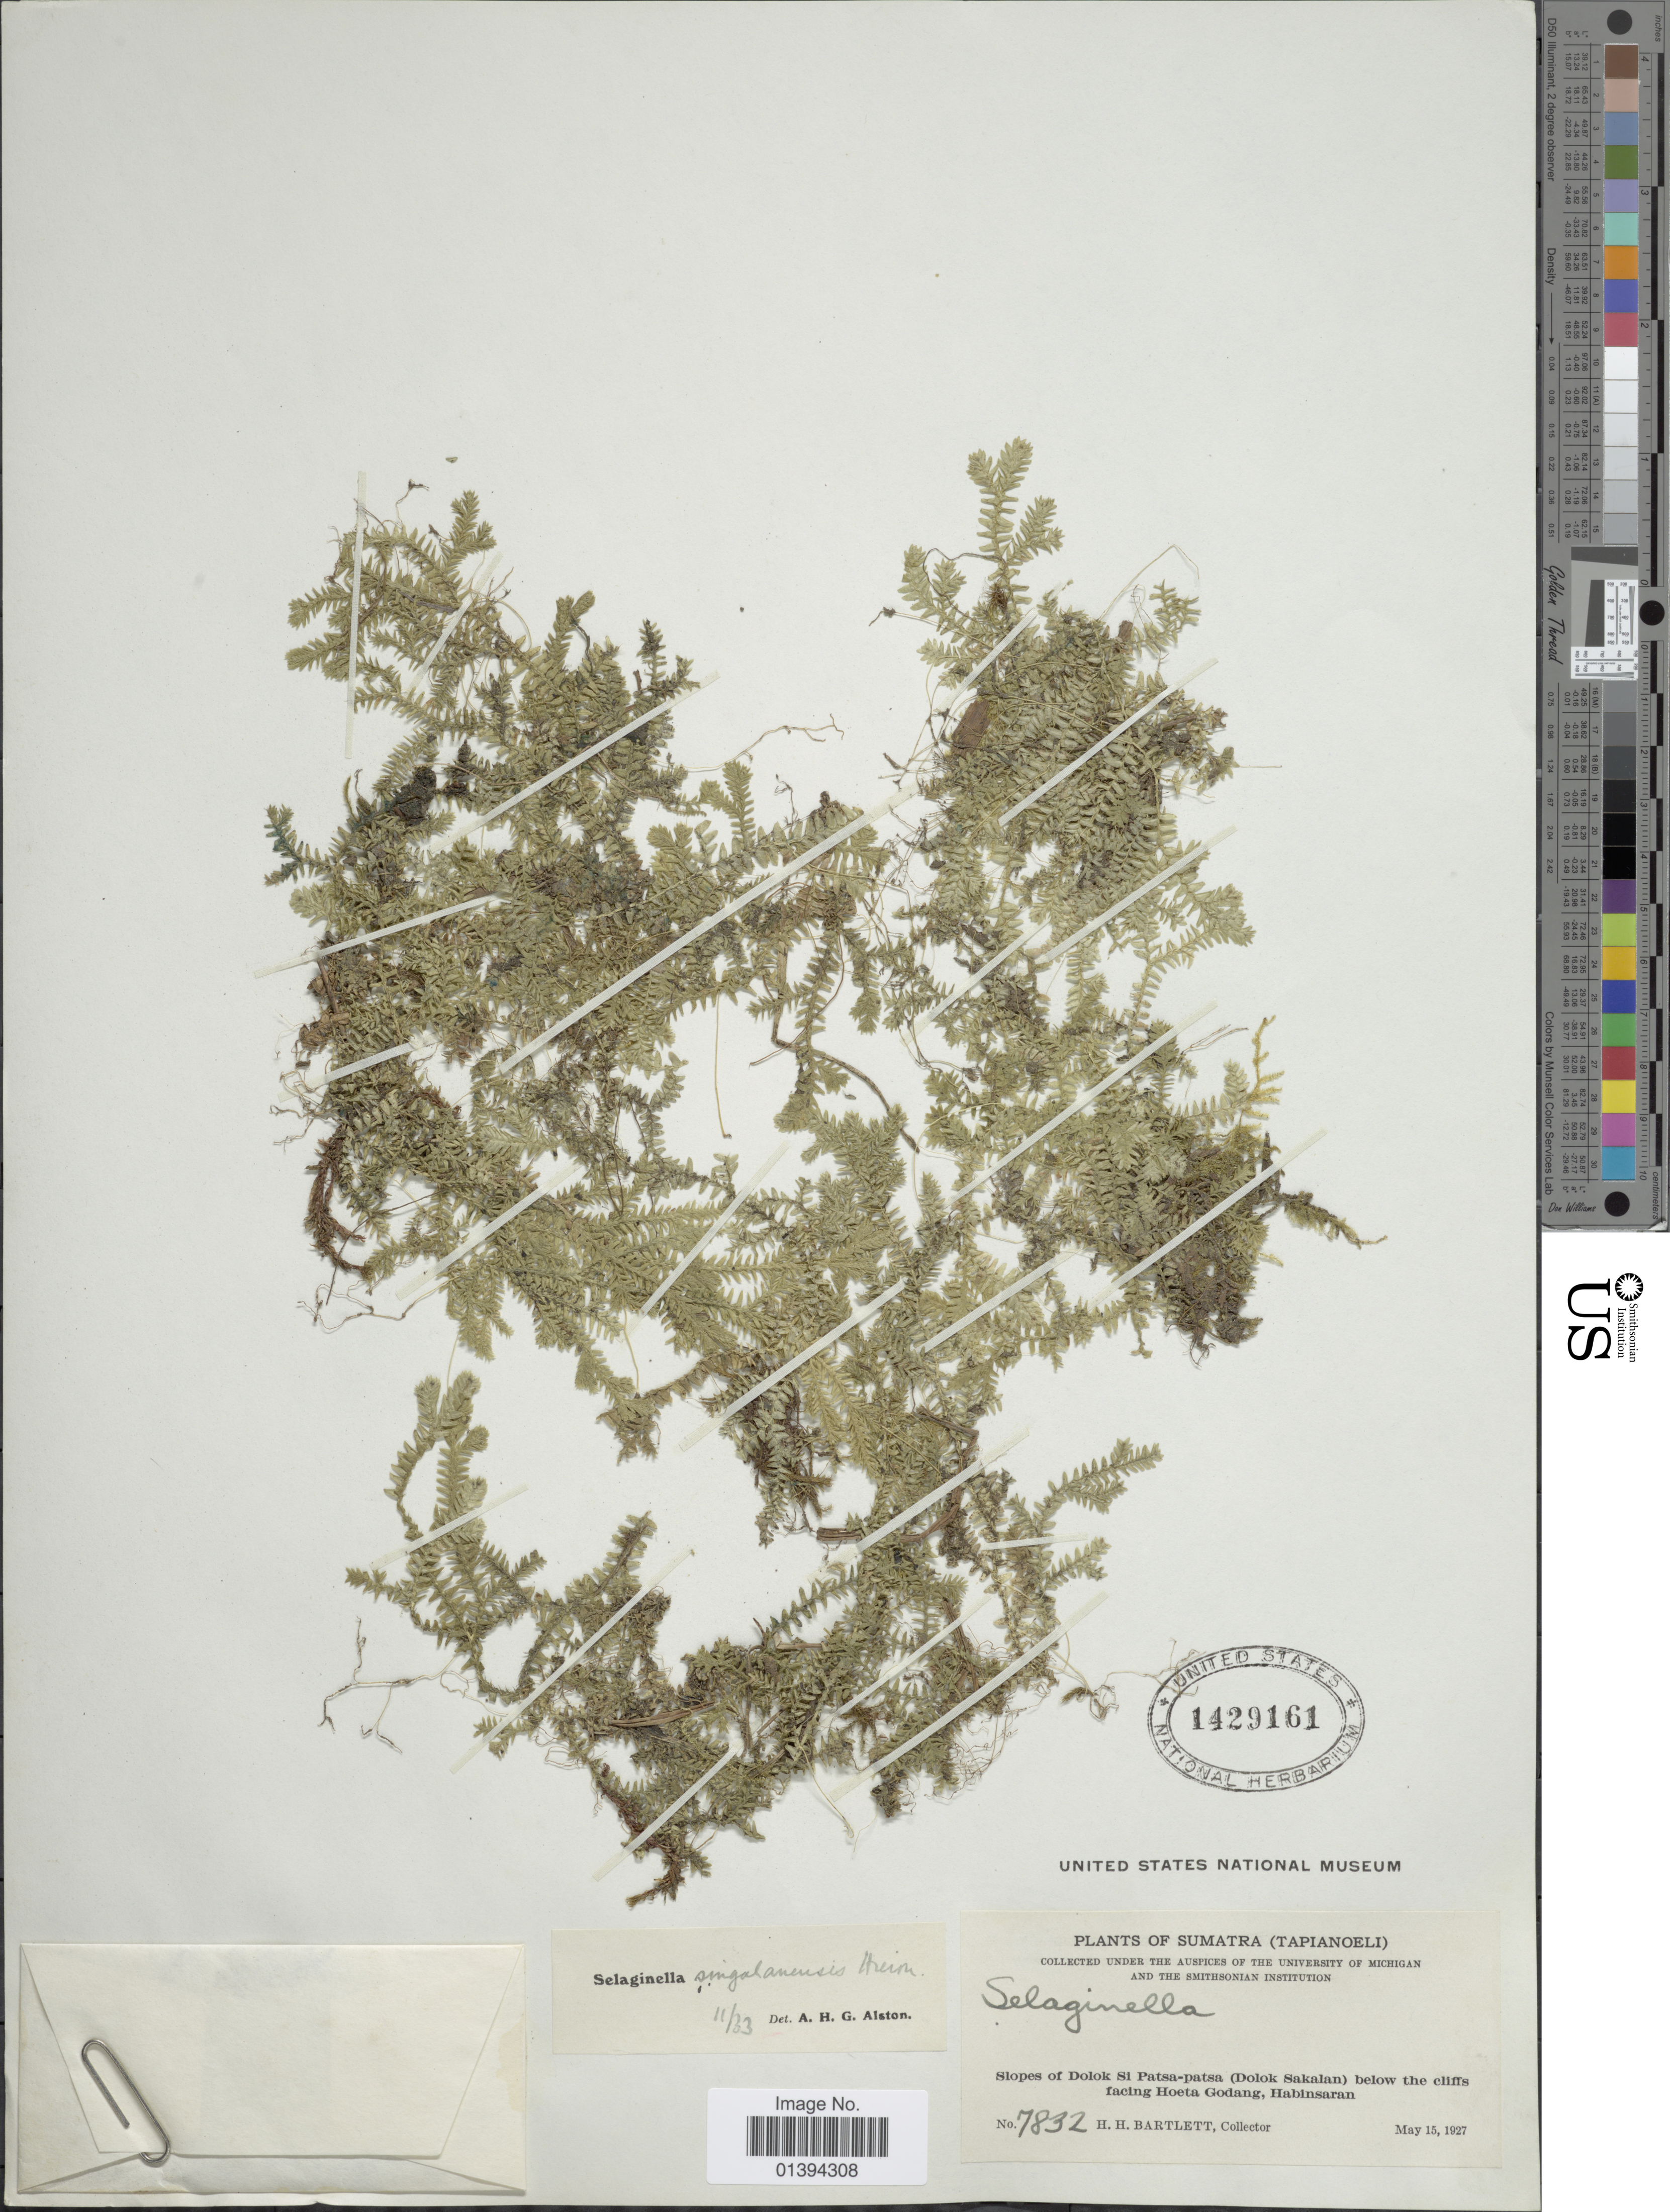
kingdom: Plantae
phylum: Tracheophyta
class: Lycopodiopsida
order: Selaginellales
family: Selaginellaceae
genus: Selaginella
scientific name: Selaginella singalanensis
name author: Hieron.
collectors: H. H. Bartlett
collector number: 7832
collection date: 1927-05-15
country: Indonesia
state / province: Sumatra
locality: Tapianoeli, Slopes of Dolok Si Patsa-patsa (Dolok Sakalan) below the cliffs facing Hoeta Godang, Habinsaran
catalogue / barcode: US 1429161